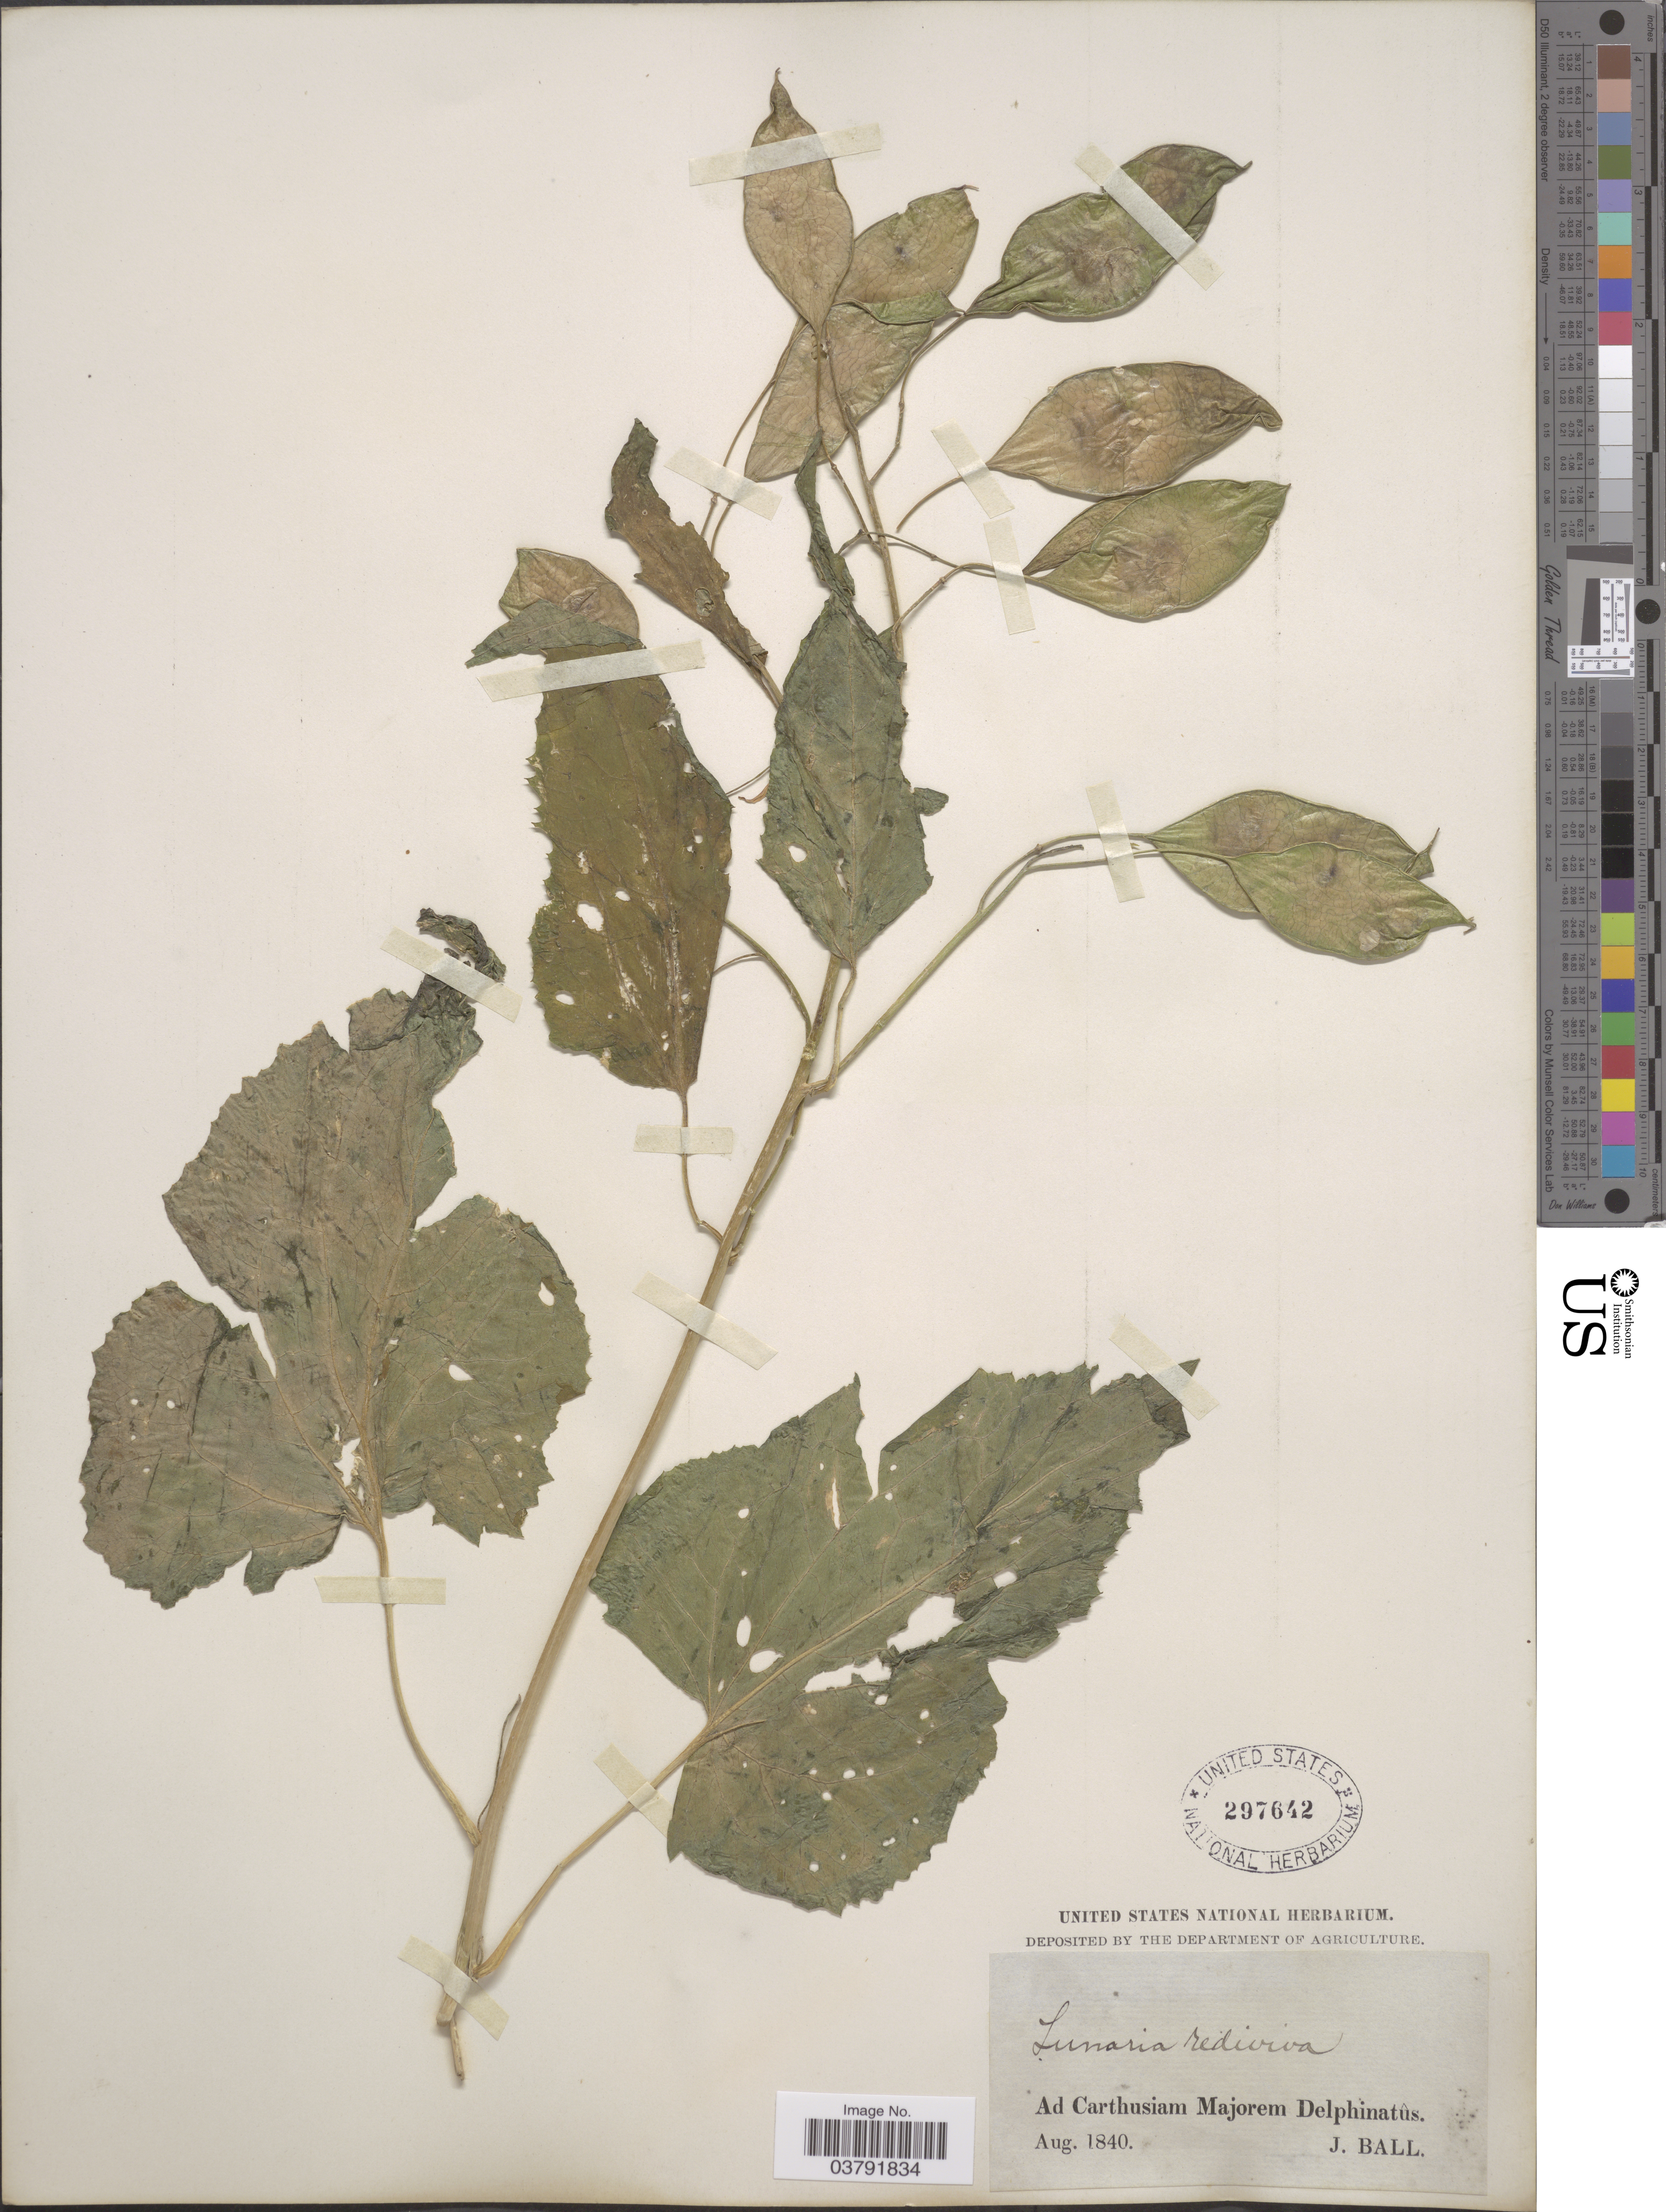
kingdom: Plantae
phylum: Tracheophyta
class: Magnoliopsida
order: Brassicales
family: Brassicaceae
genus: Lunaria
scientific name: Lunaria rediviva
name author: L.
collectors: J. Ball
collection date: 1840-08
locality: Ad Carthusiam Majorem Delphinatûs.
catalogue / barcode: US 297642